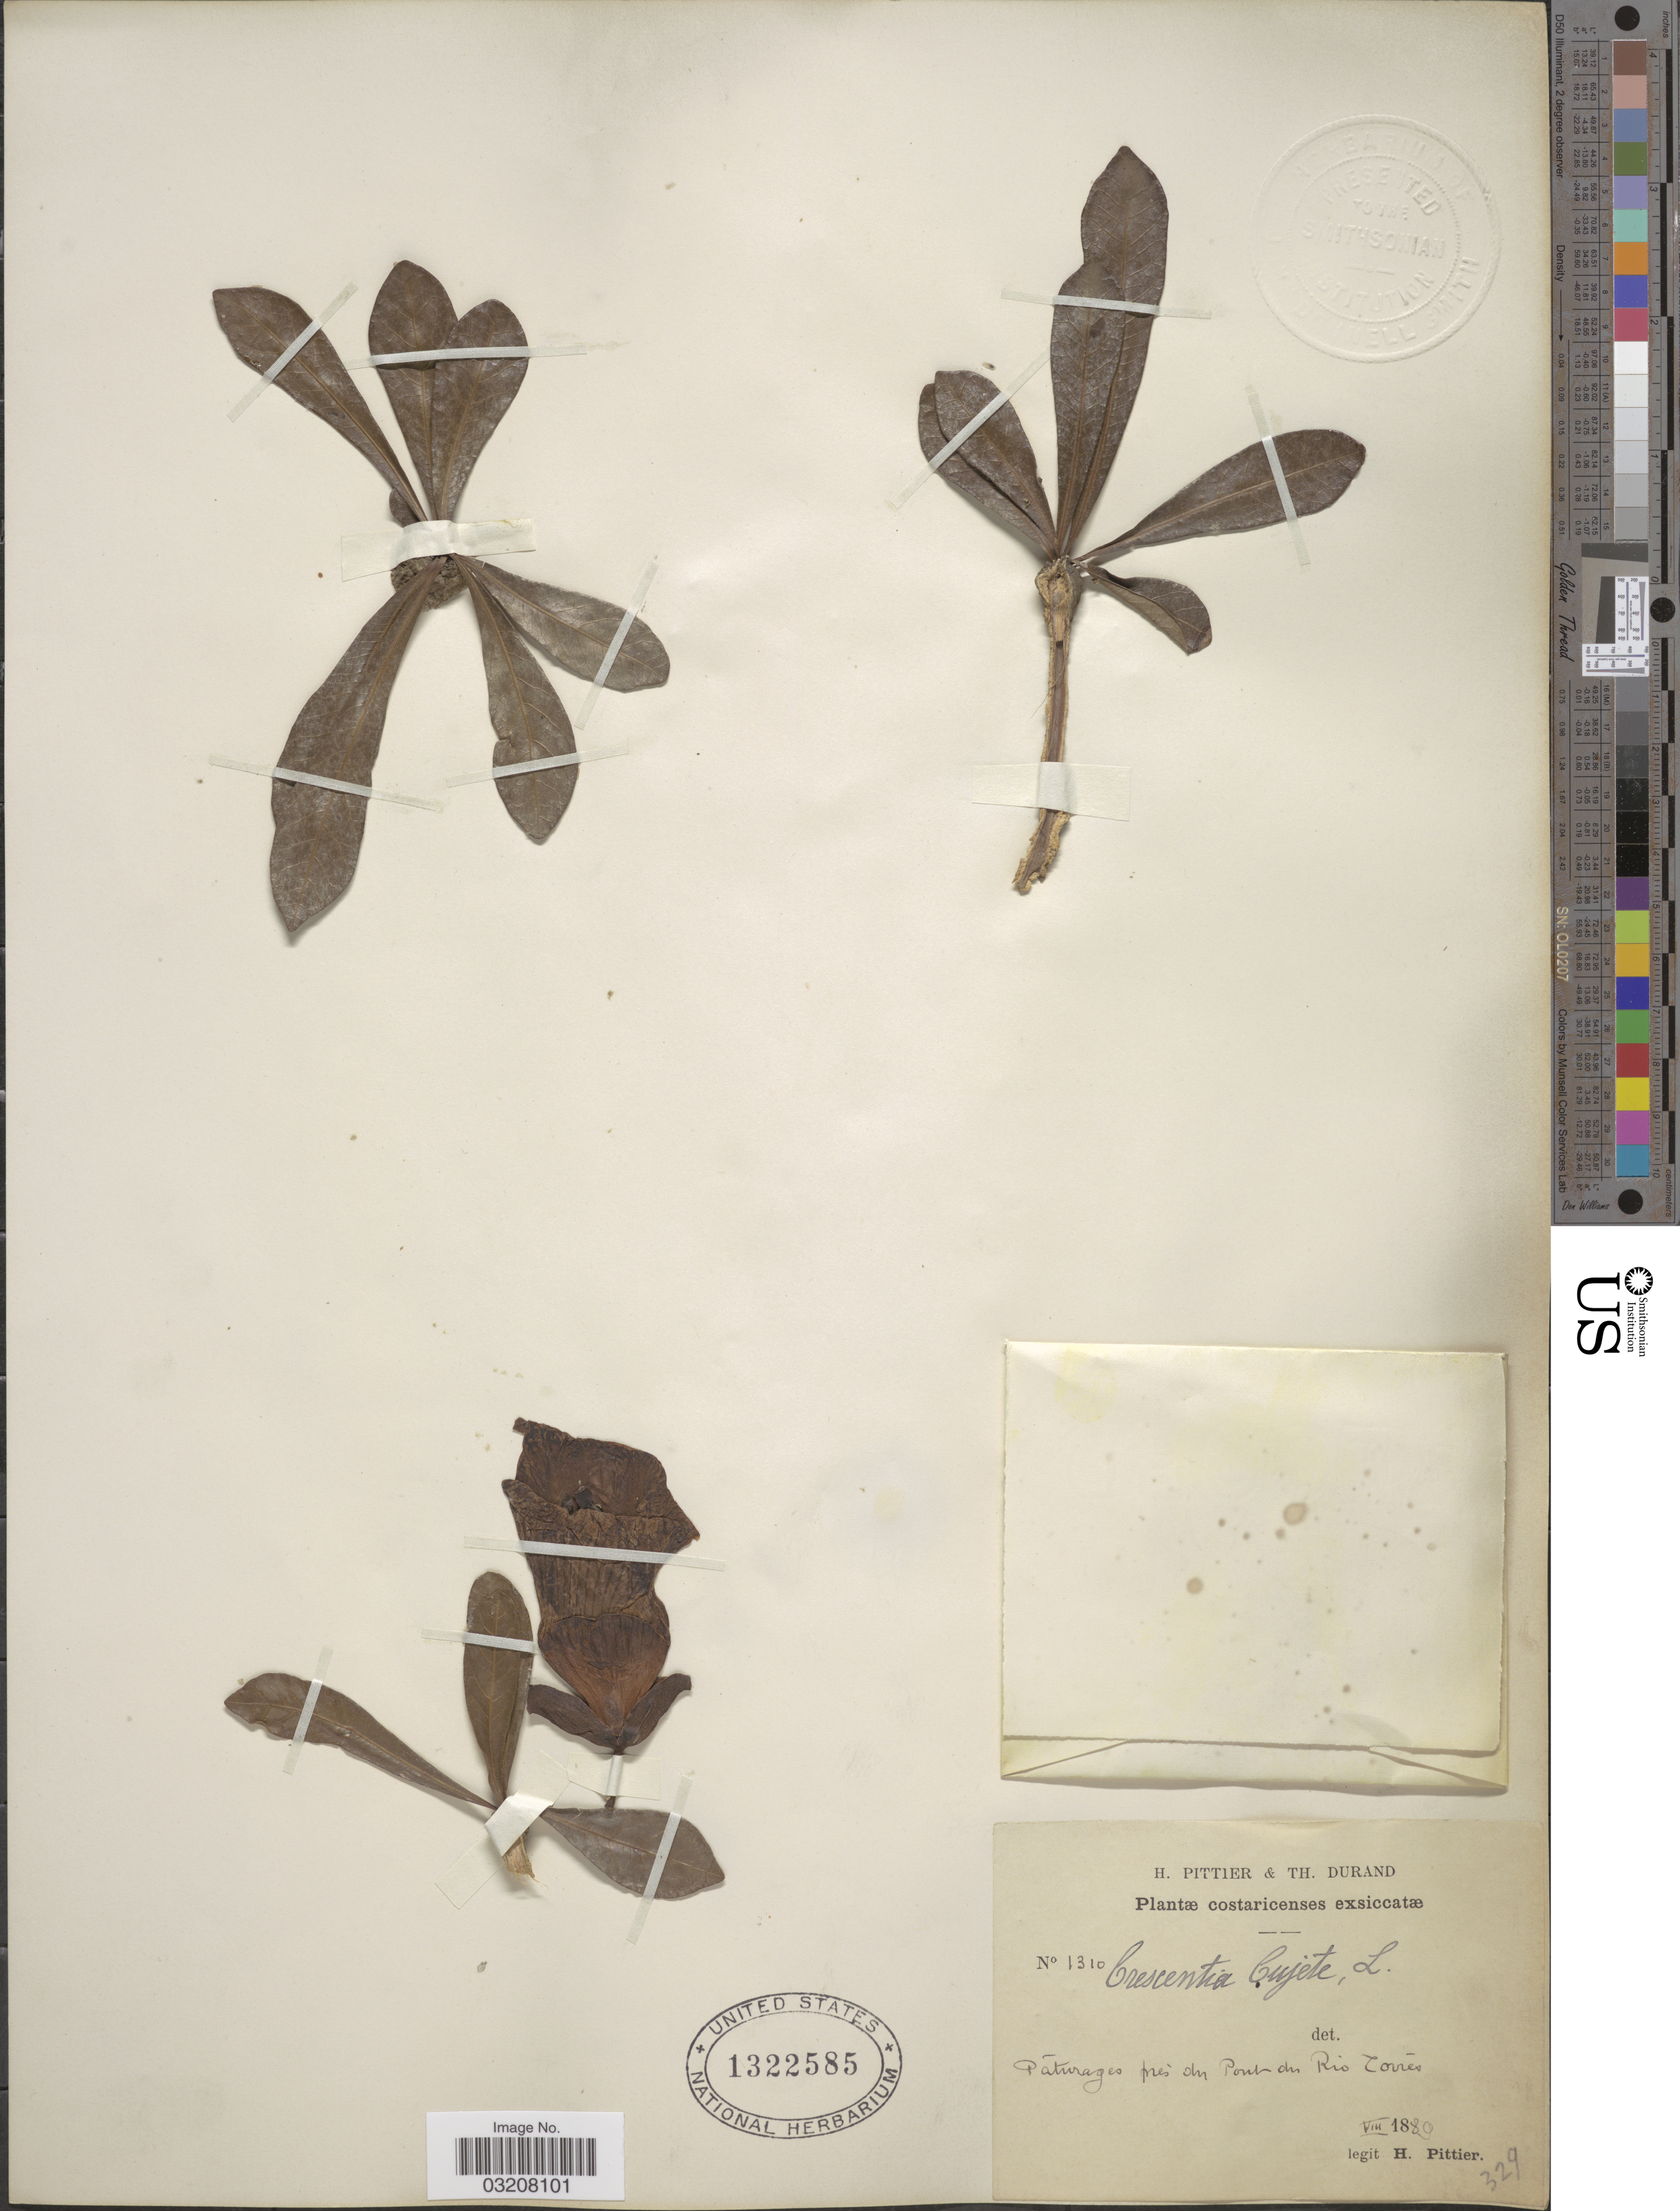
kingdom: Plantae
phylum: Tracheophyta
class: Magnoliopsida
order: Lamiales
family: Bignoniaceae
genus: Crescentia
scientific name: Crescentia cujete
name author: L.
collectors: H. F. Pittier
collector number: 1310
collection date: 1889-08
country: Costa Rica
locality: Páturages prés du Pont du Rio Torres.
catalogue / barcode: US 1322585